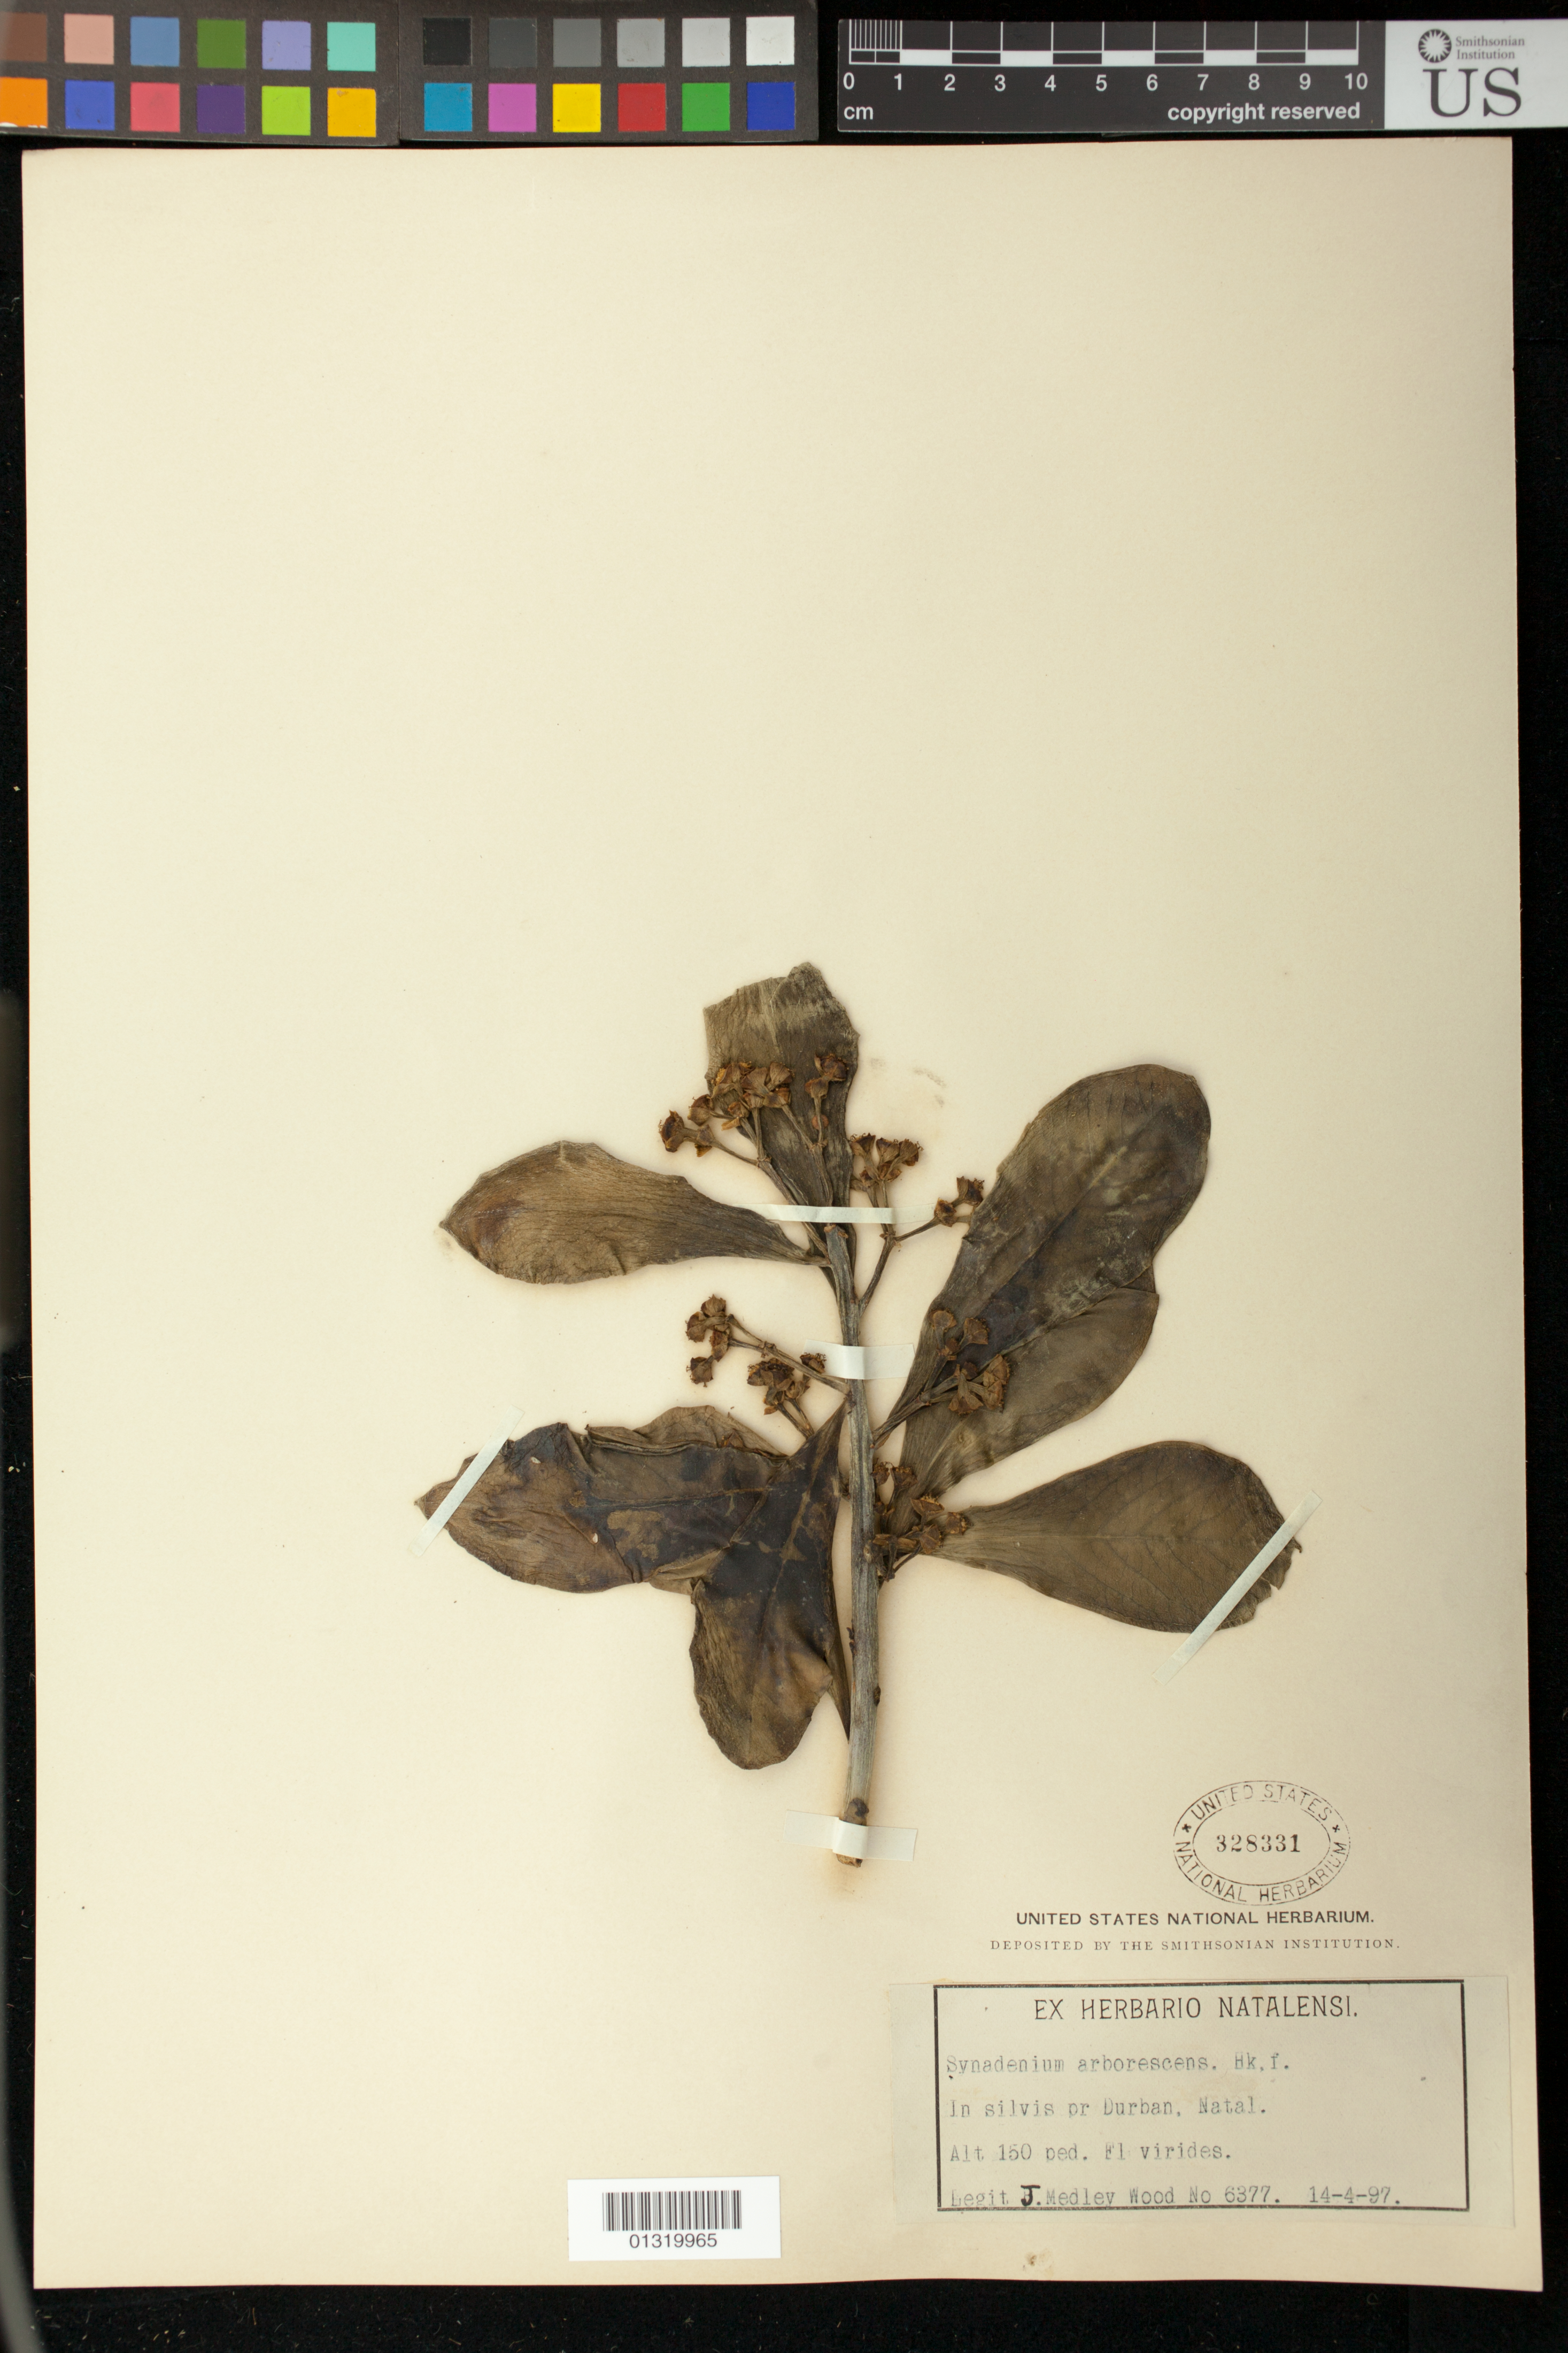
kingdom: Plantae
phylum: Tracheophyta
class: Magnoliopsida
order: Malpighiales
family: Euphorbiaceae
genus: Synadenium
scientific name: Synadenium arborescens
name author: Boiss.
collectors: J. Medley Wood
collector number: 6377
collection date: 1897-04-14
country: South Africa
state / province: KwaZulu-Natal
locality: Durban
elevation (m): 46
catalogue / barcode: US 328331